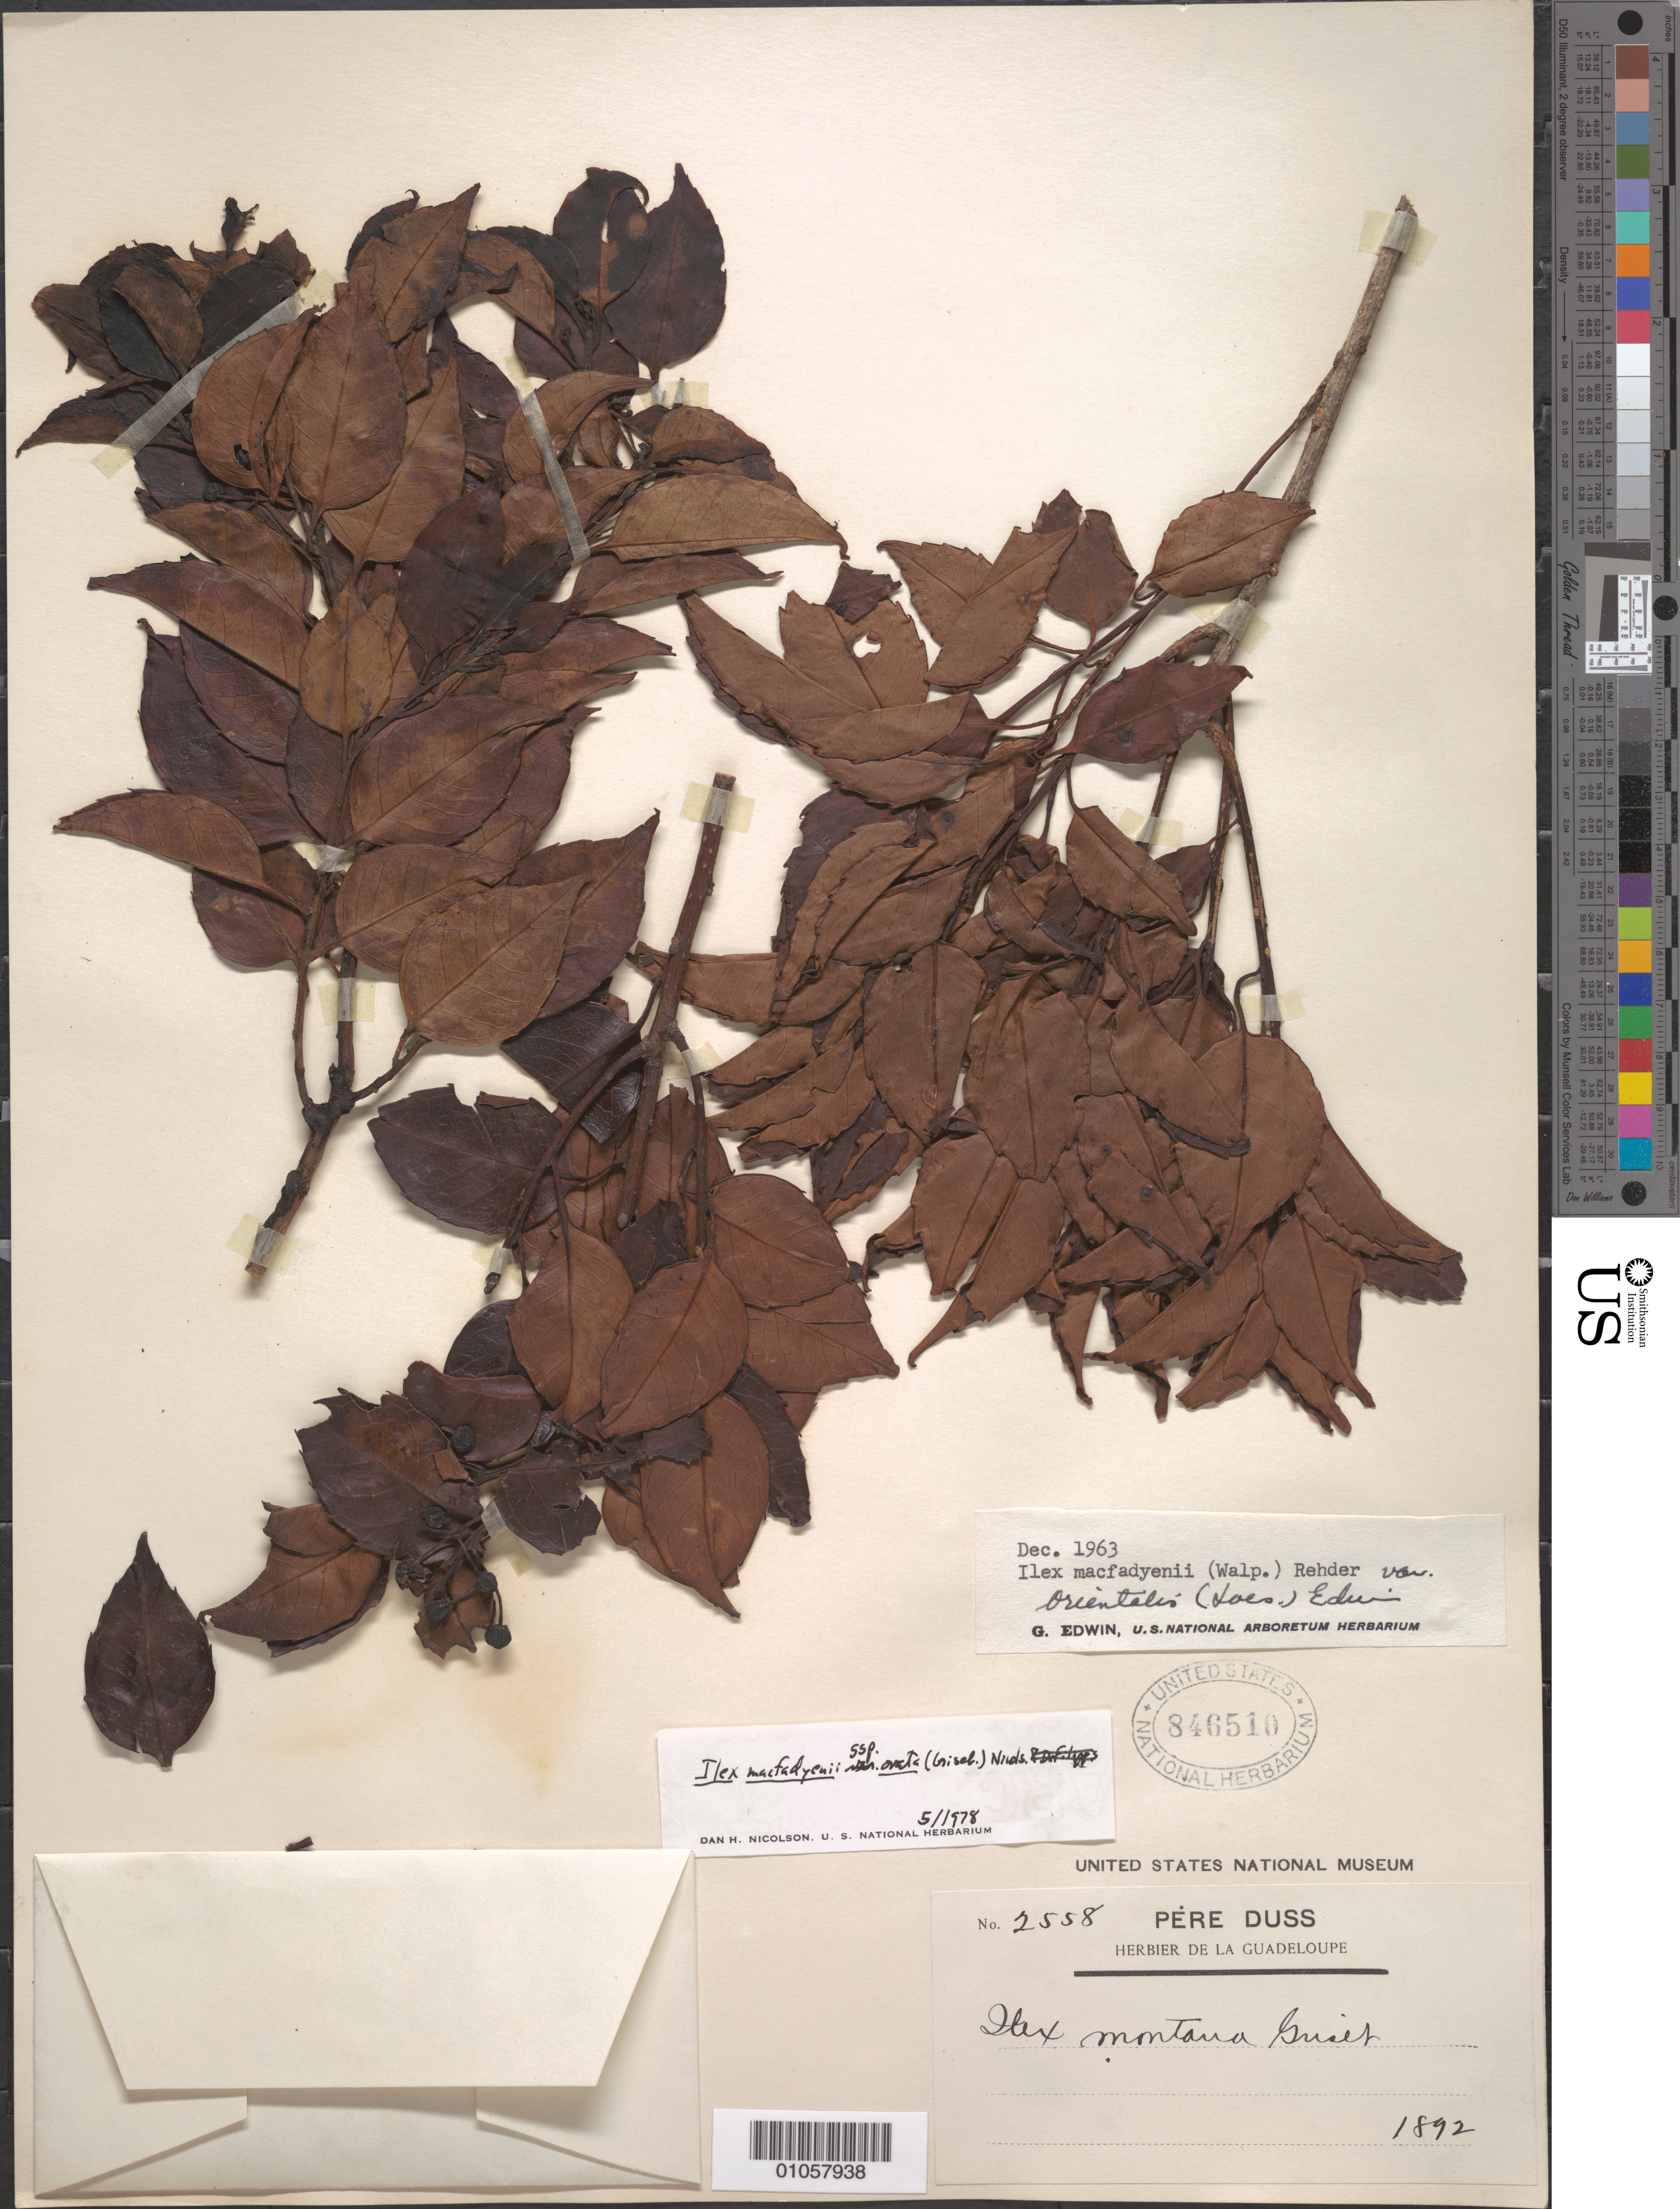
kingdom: Plantae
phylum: Tracheophyta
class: Magnoliopsida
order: Aquifoliales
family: Aquifoliaceae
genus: Ilex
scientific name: Ilex macfaydenii subsp. ovata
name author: (Griseb.) Nicolson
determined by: Nicolson, Dan H.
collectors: Père Duss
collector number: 2558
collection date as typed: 1892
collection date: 1892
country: Guadeloupe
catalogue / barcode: US 846510